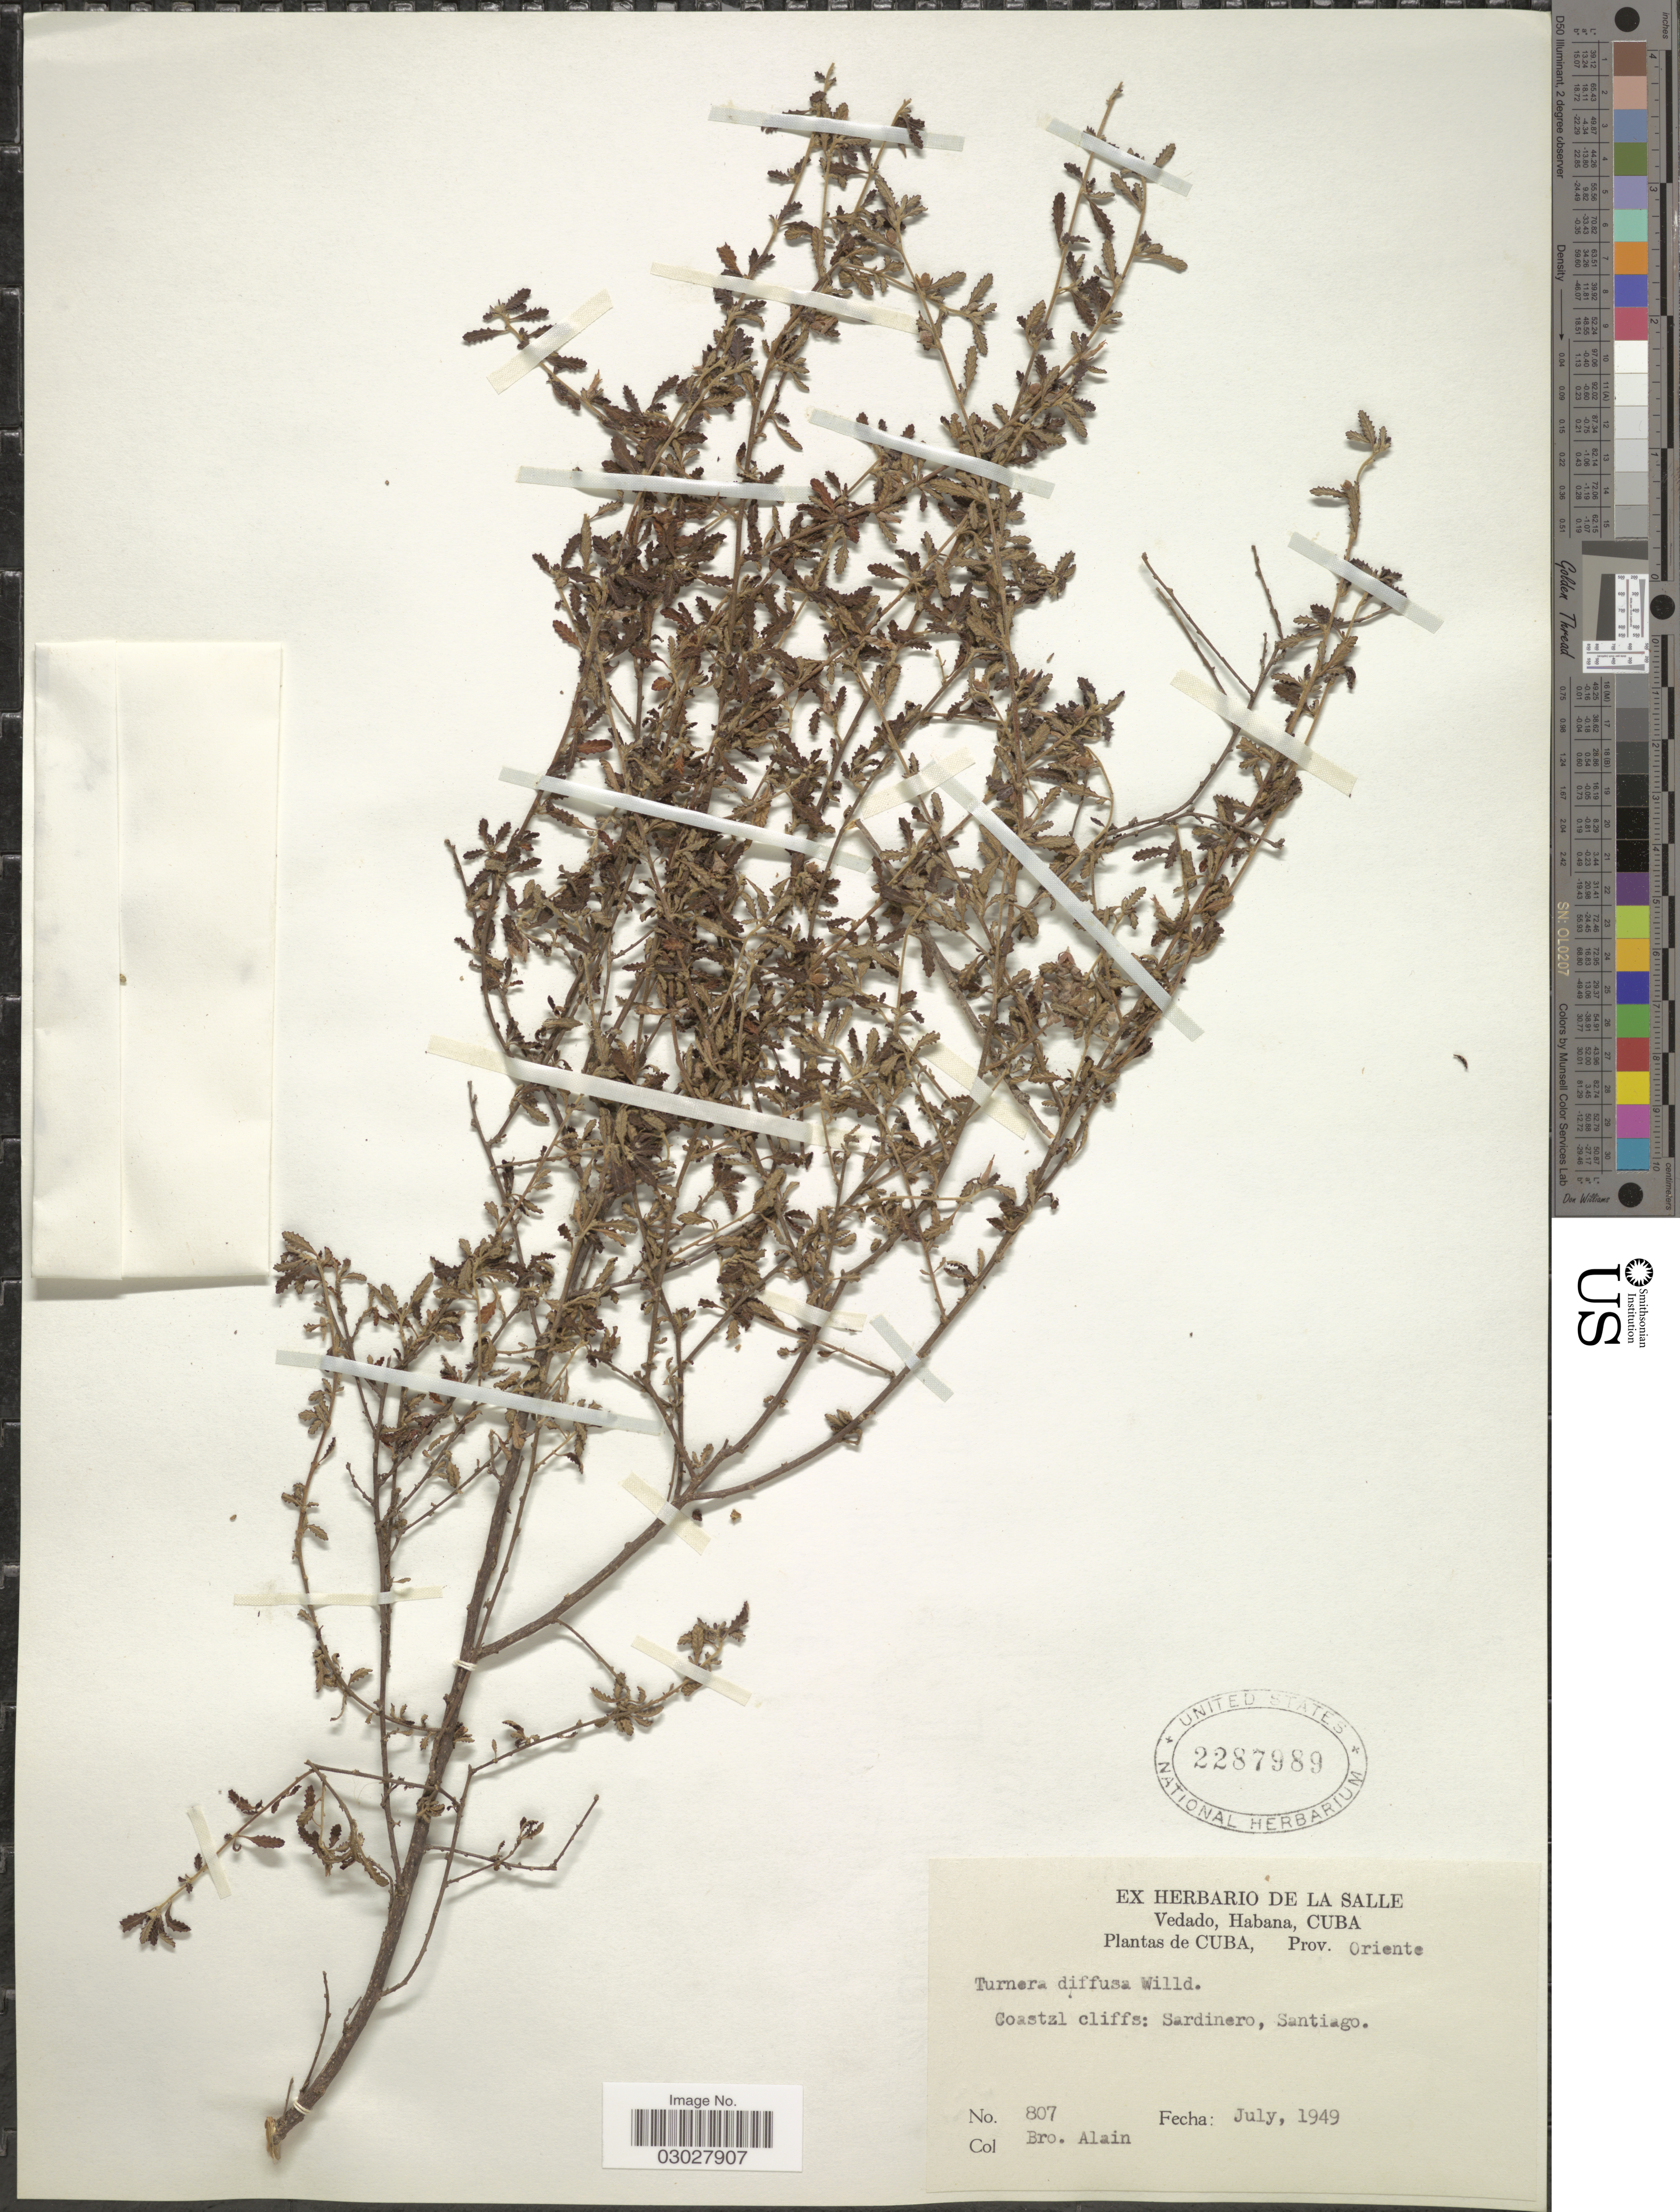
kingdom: Plantae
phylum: Tracheophyta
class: Magnoliopsida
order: Malpighiales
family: Turneraceae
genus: Turnera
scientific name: Turnera diffusa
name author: Willd. ex Schult.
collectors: Alain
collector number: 807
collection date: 1949-07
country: Cuba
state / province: Oriente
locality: Coastzl cliffs: Sardinero, Santiago.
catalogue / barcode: US 2287989